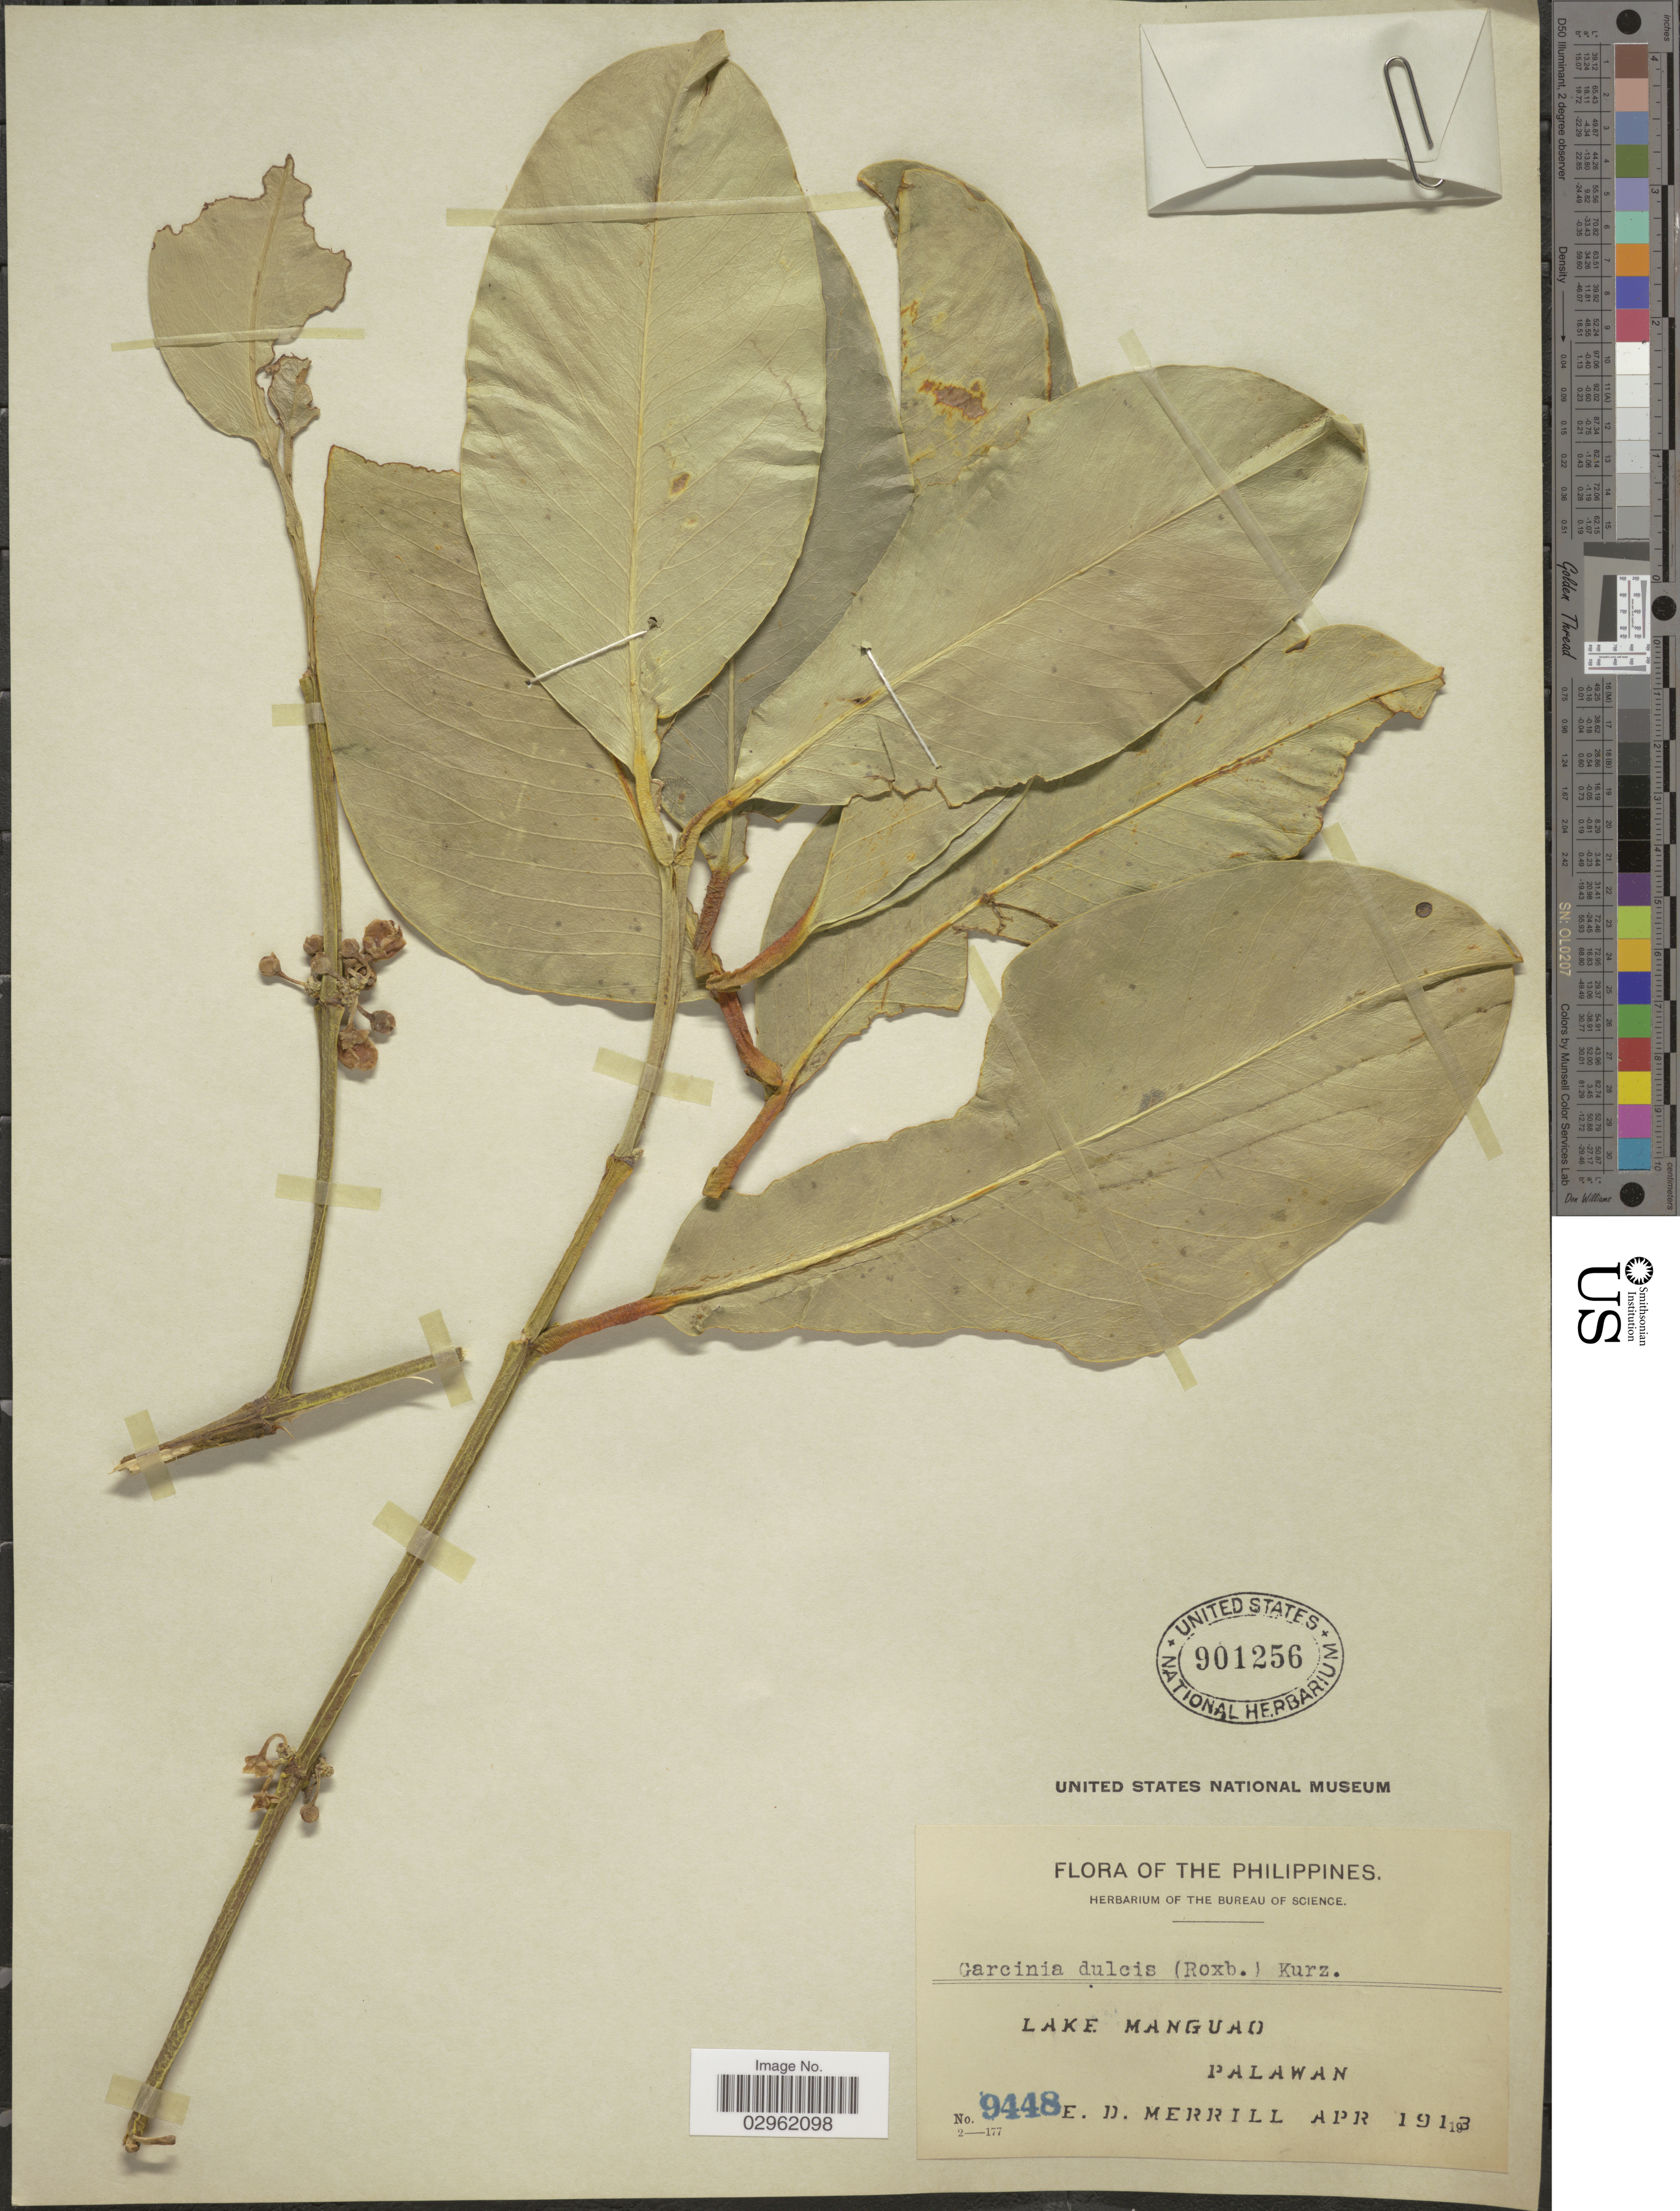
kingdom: Plantae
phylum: Tracheophyta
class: Magnoliopsida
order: Malpighiales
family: Clusiaceae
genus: Garcinia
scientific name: Garcinia dulcis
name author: (Roxb.) Kurz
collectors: E. D. Merrill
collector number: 9448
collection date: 1913-04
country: Philippines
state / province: Mimaropa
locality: Lake Manguao, Palawan.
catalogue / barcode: US 901256